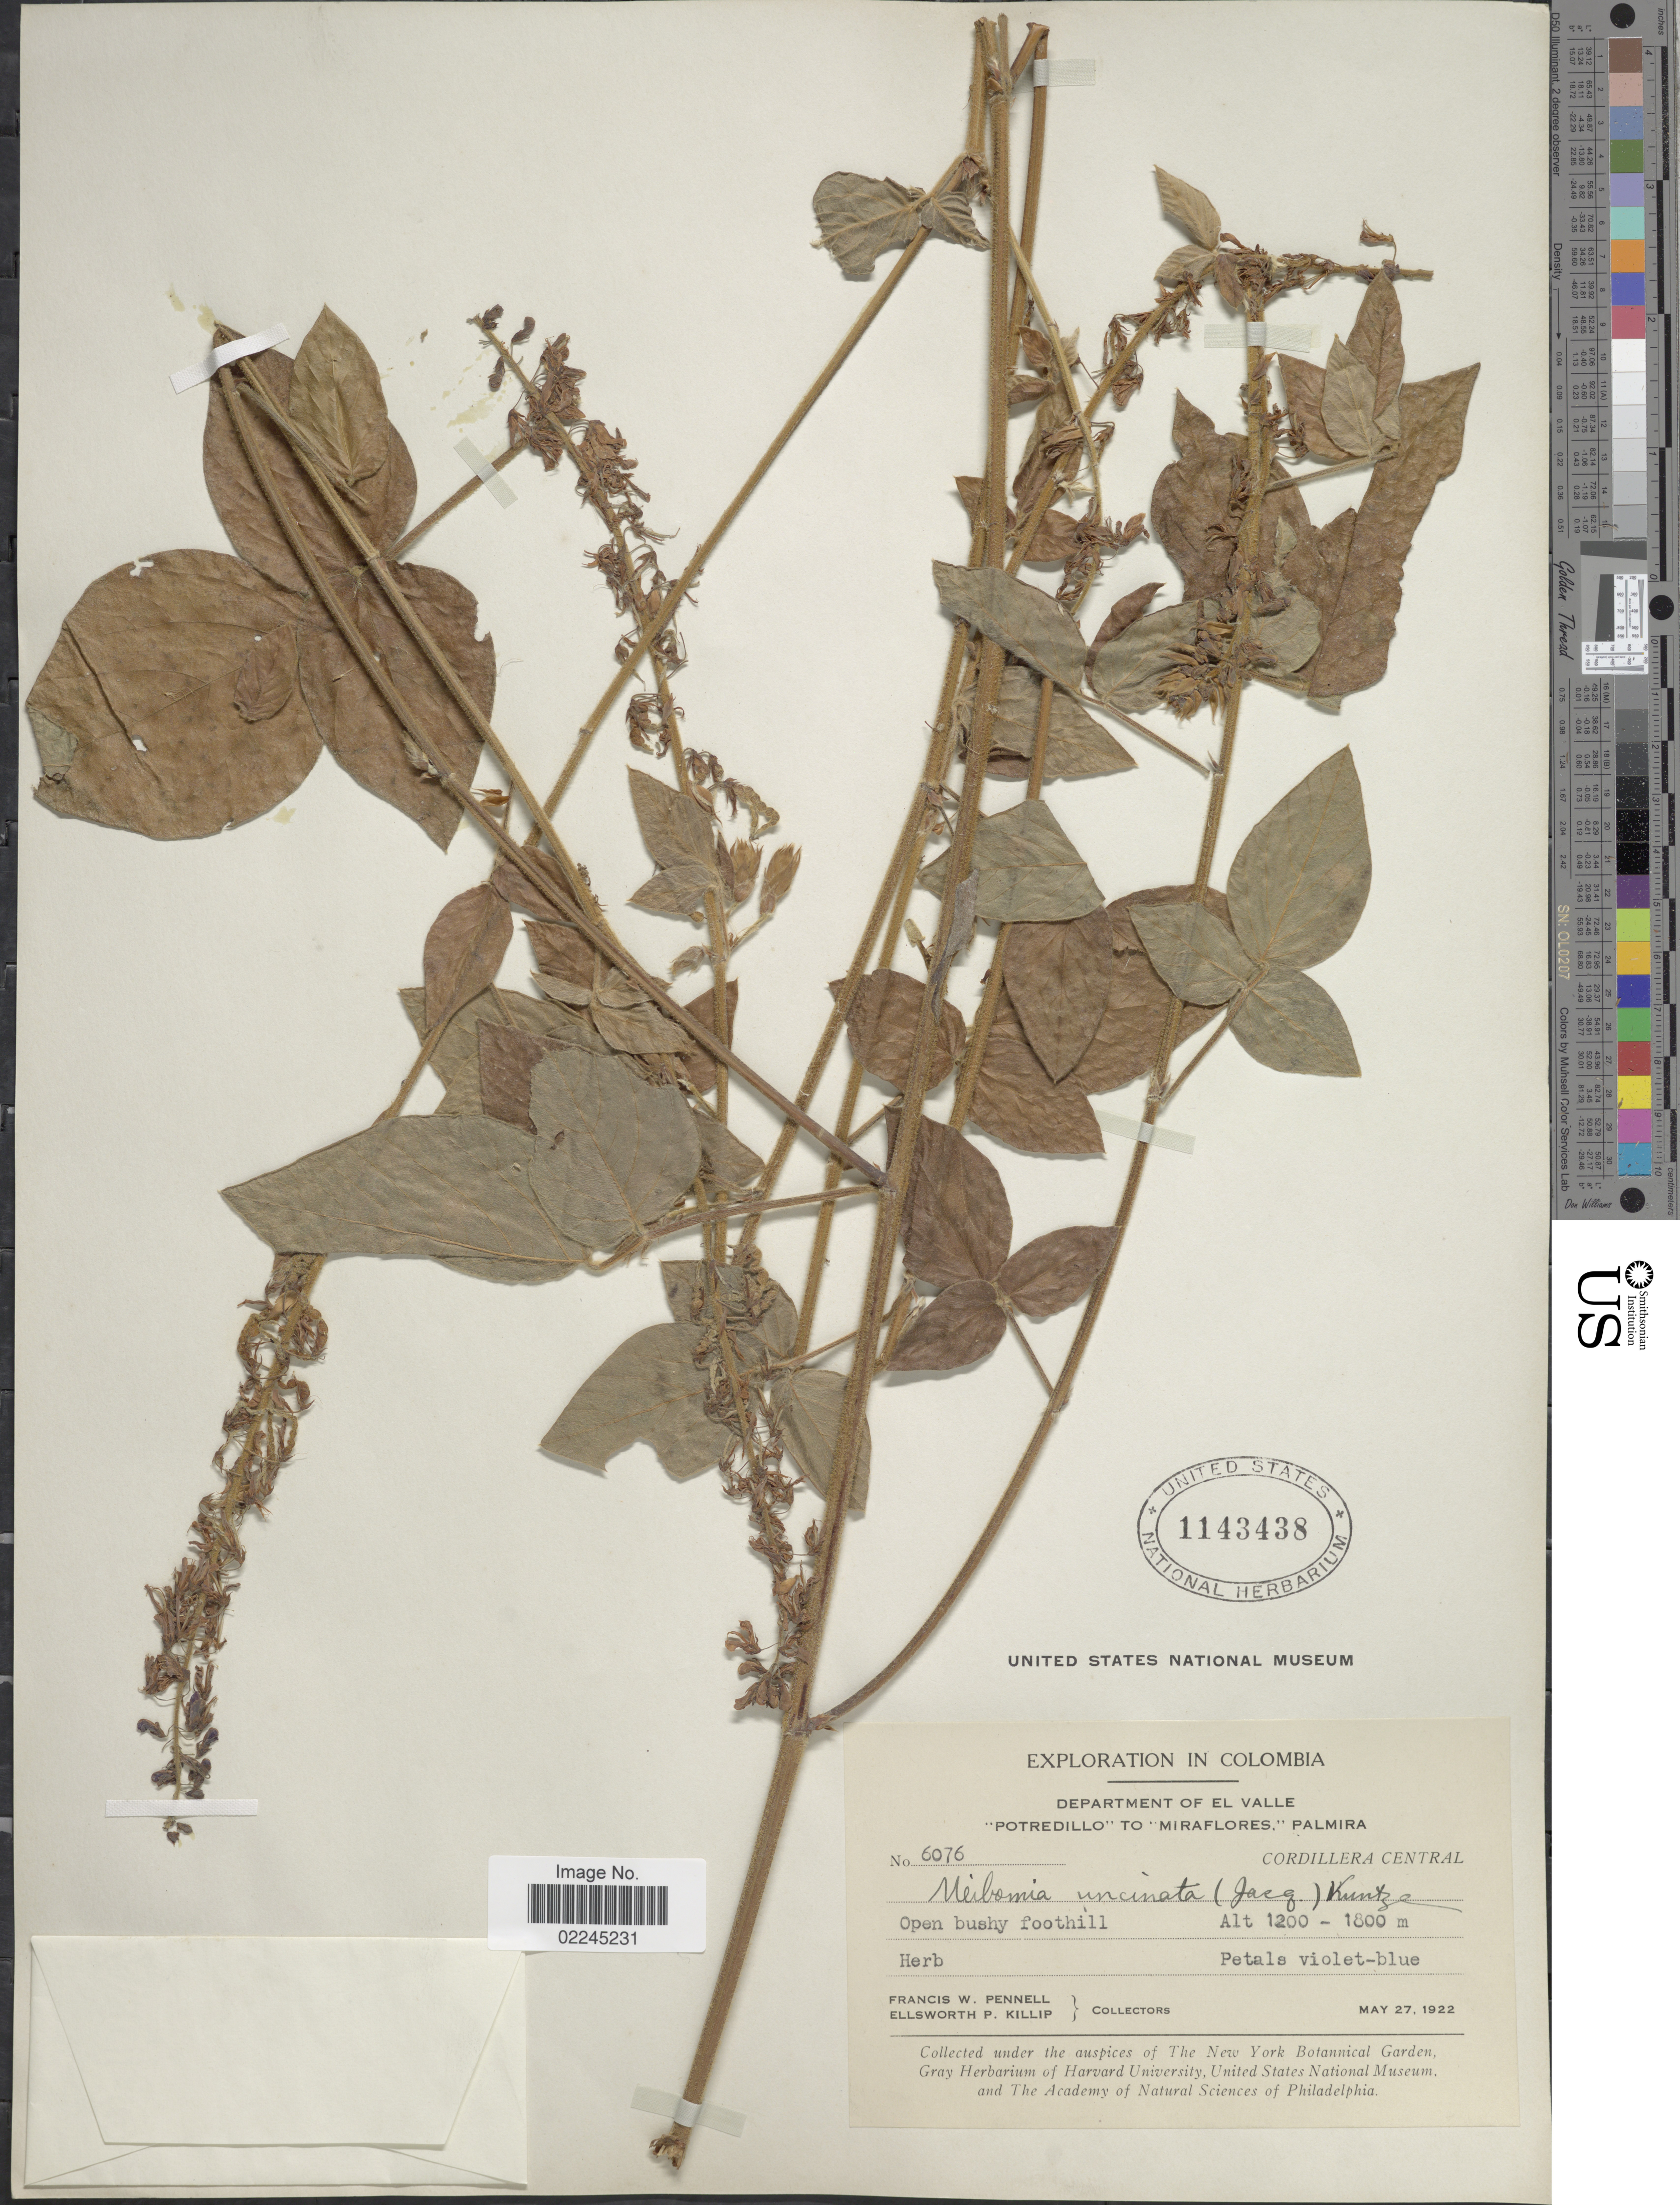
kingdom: Plantae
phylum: Tracheophyta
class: Magnoliopsida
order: Fabales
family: Fabaceae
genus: Desmodium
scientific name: Desmodium intortum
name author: (Mill.) Urb.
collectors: F. W. Pennell & E. P. Killip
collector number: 6076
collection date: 1922-05-27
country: Colombia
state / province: Valle del Cauca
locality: Department of El Valle. "Potredillo" to "Miraflores", Palmira. Cordillera Central. Open bushy foothill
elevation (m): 1200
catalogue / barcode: US 1143438